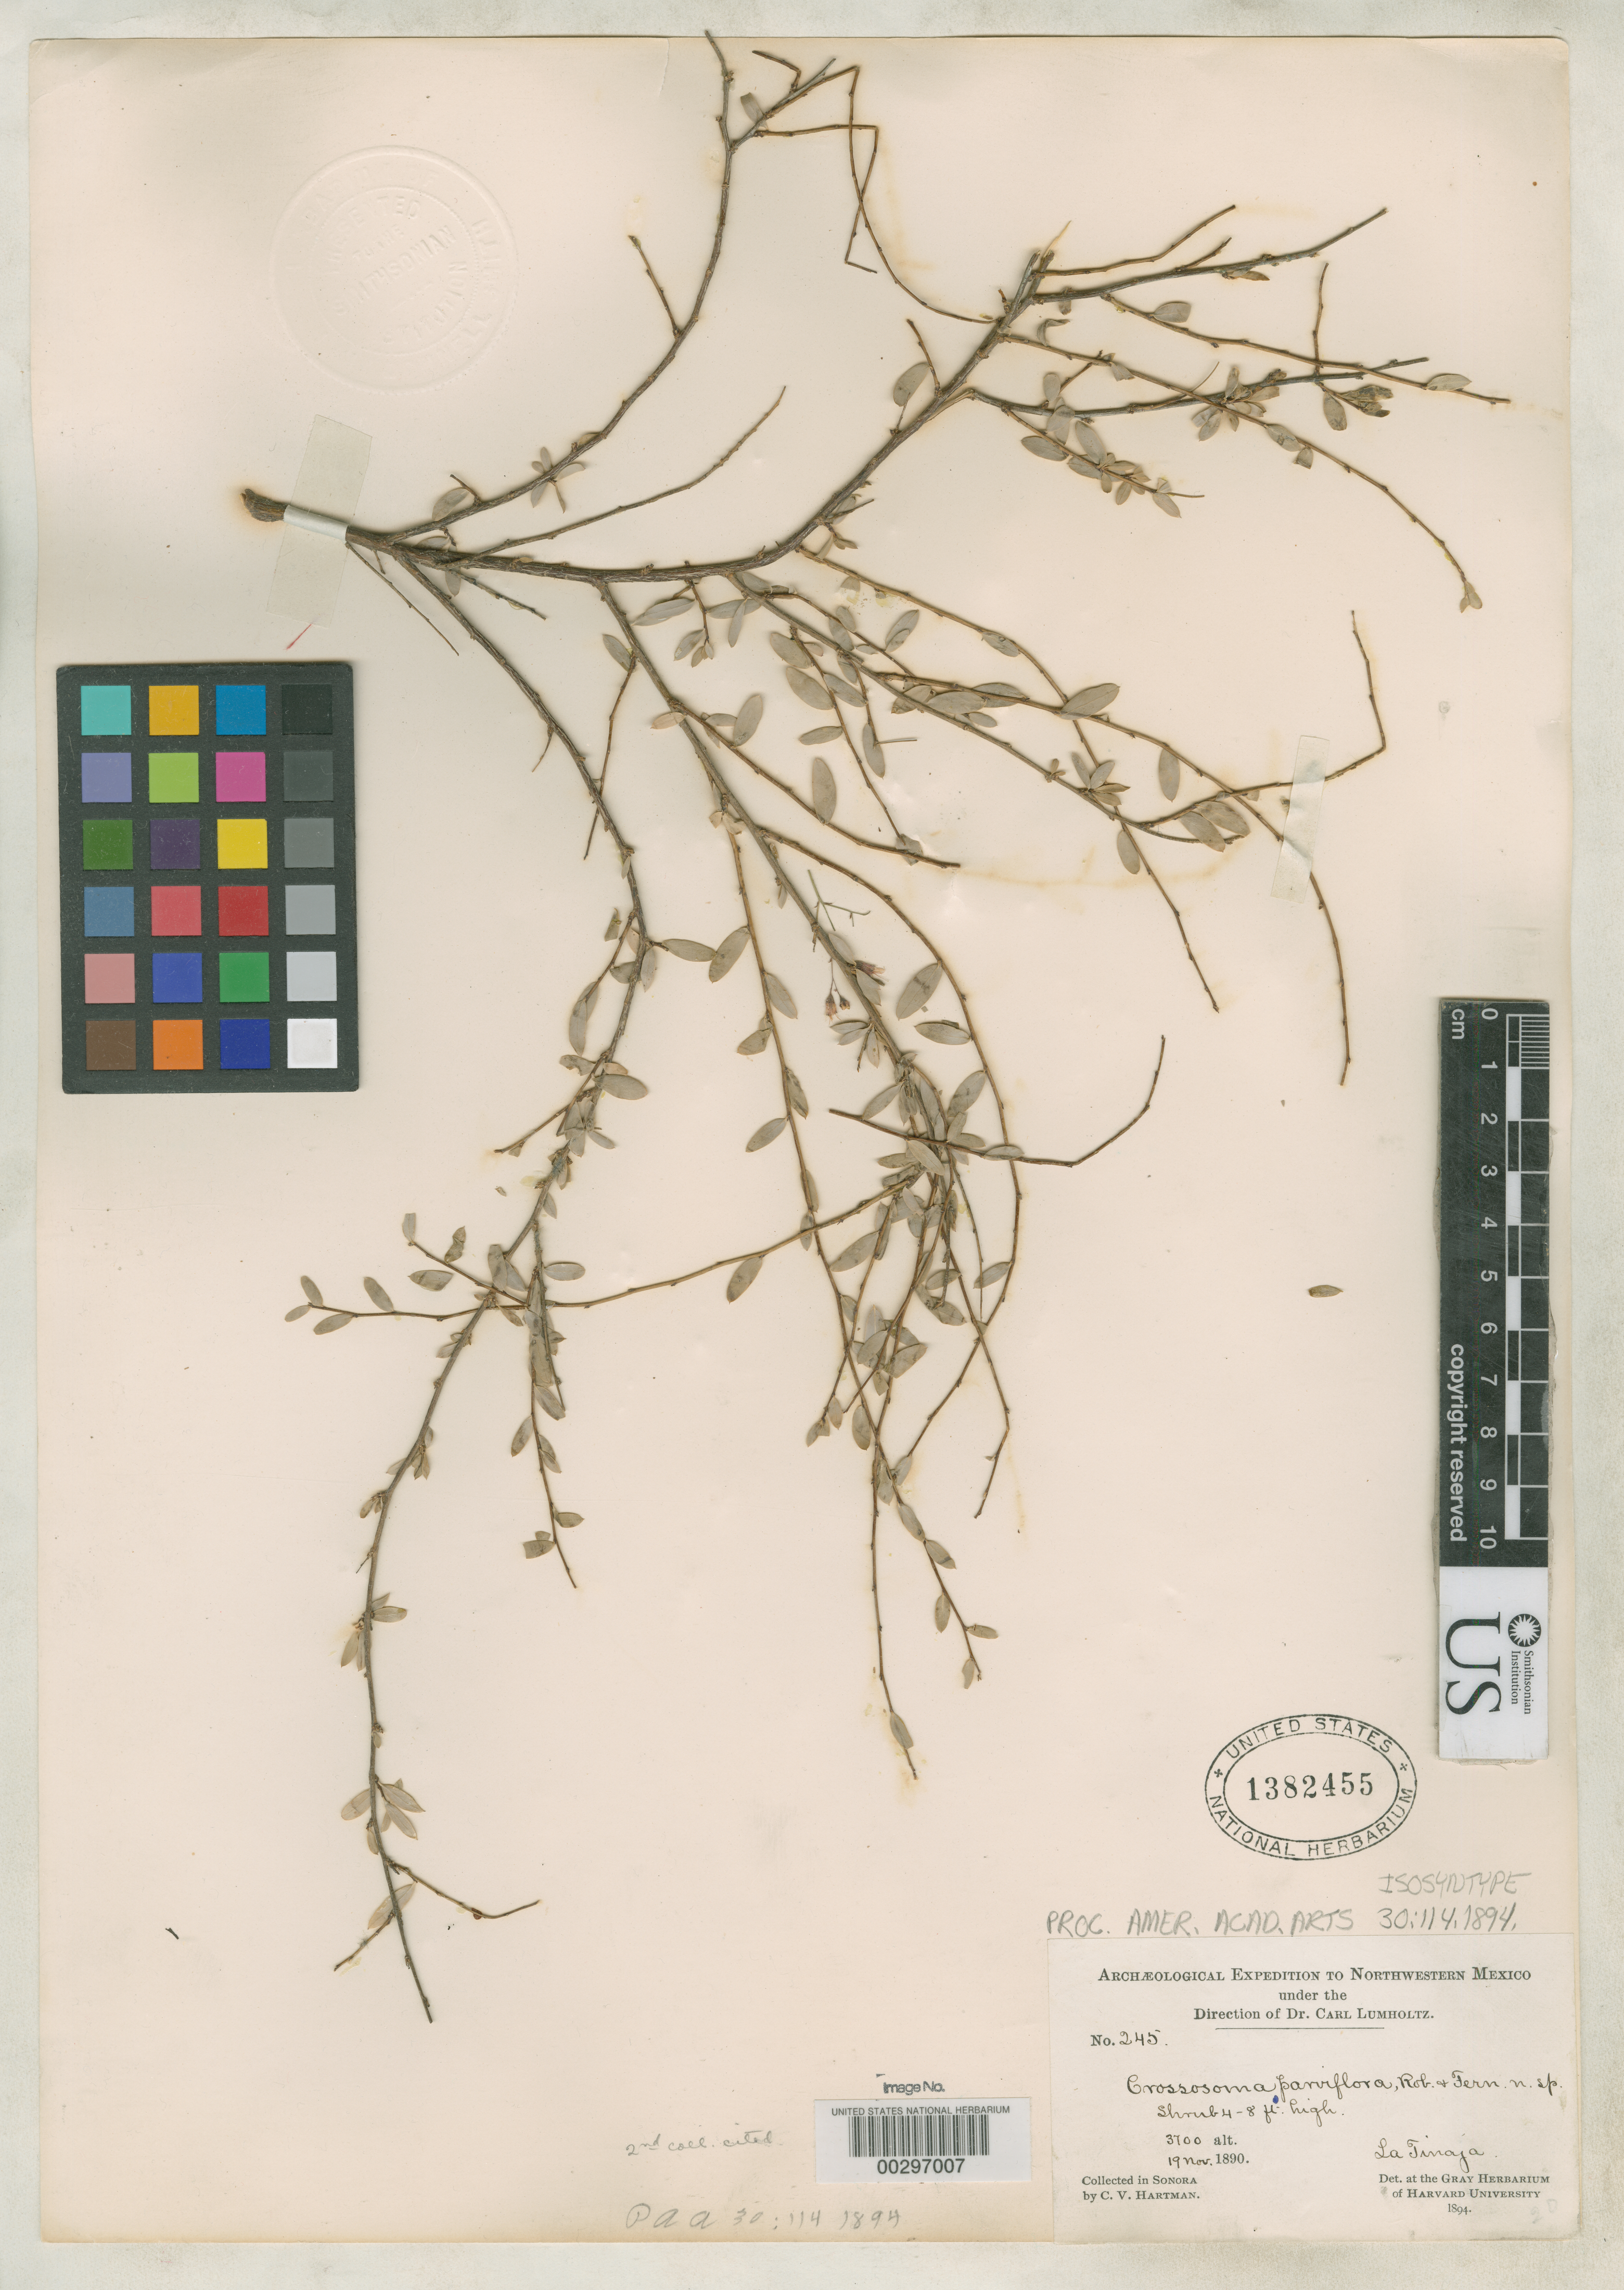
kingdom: Plantae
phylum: Tracheophyta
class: Magnoliopsida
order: Crossosomatales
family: Crossosomataceae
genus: Crossosoma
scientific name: Crossosoma parviflora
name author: B.L. Rob. & Fernald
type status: Isosyntype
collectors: C. V. Hartman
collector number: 245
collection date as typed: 19 Nov 1890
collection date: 1890-11-19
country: Mexico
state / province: Sonora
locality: La Tinaja.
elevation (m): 1128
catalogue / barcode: US 1382455